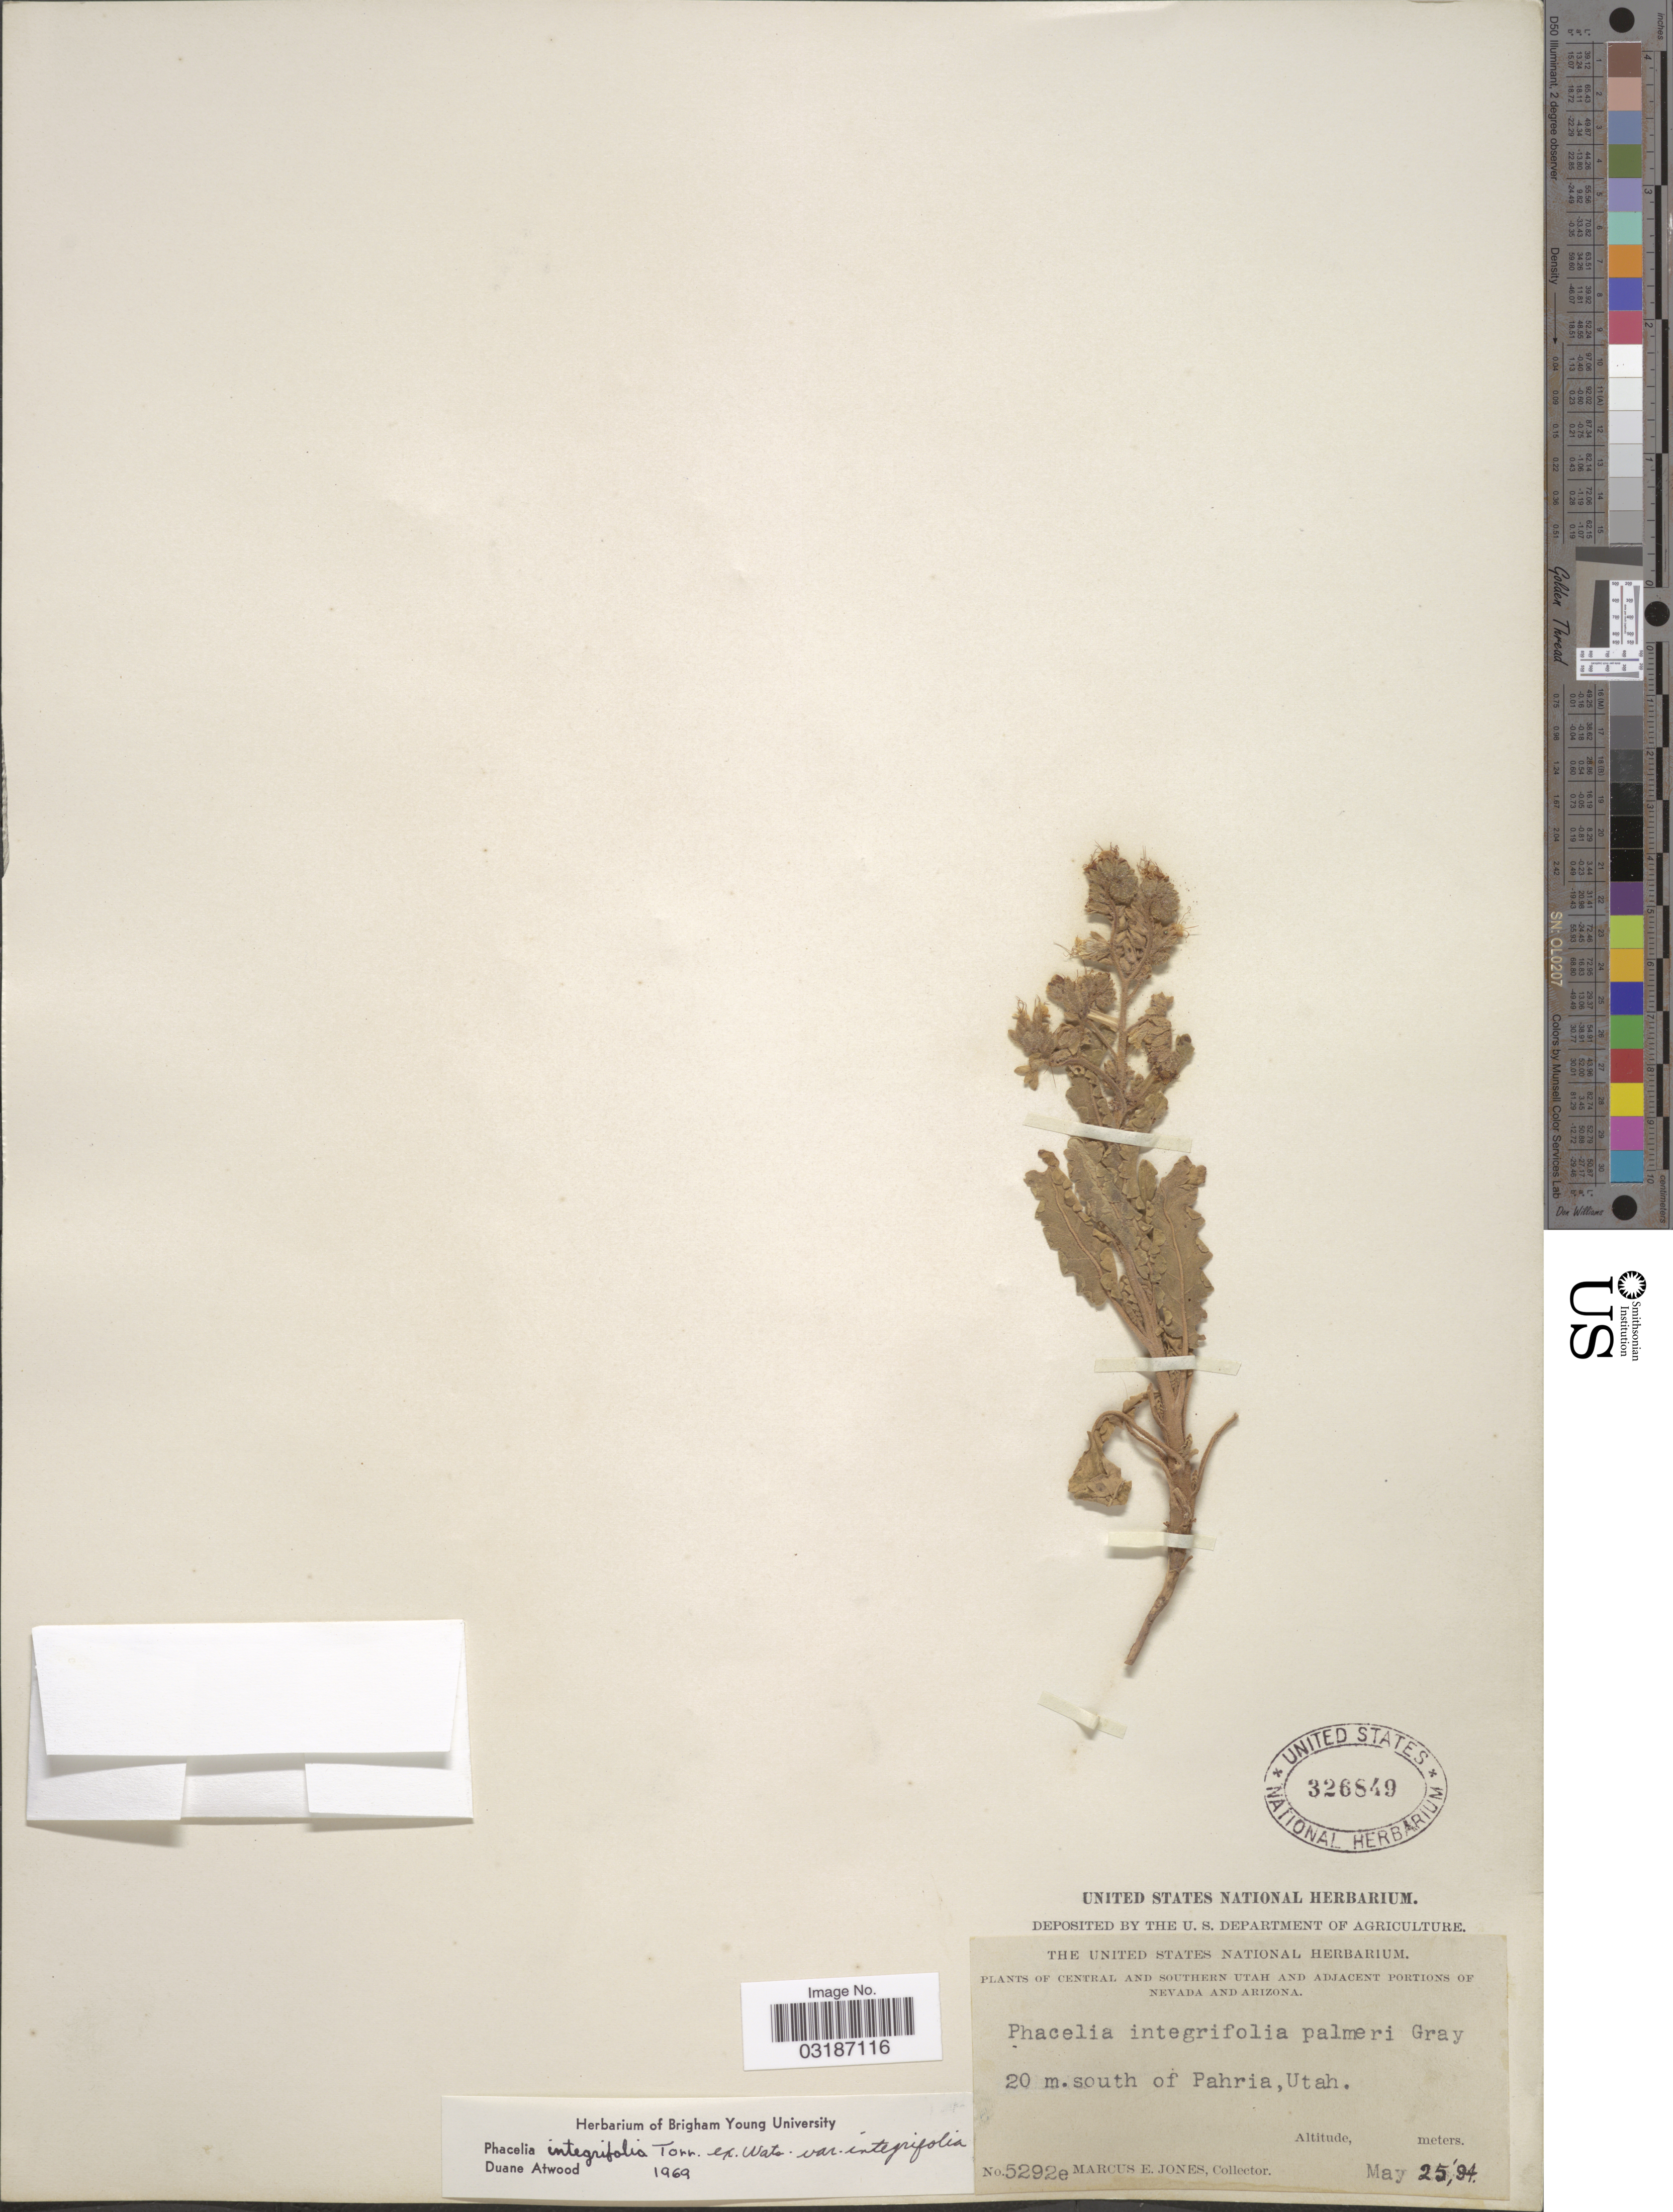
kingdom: Plantae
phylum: Tracheophyta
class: Magnoliopsida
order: Boraginales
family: Hydrophyllaceae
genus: Phacelia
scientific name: Phacelia integrifolia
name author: Torr.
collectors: M. E. Jones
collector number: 5292e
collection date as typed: Transcribed d/m/y: 25/5/94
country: United States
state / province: Utah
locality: Central and Southern Utah. 20 m. south of Pahria.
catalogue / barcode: US 326849